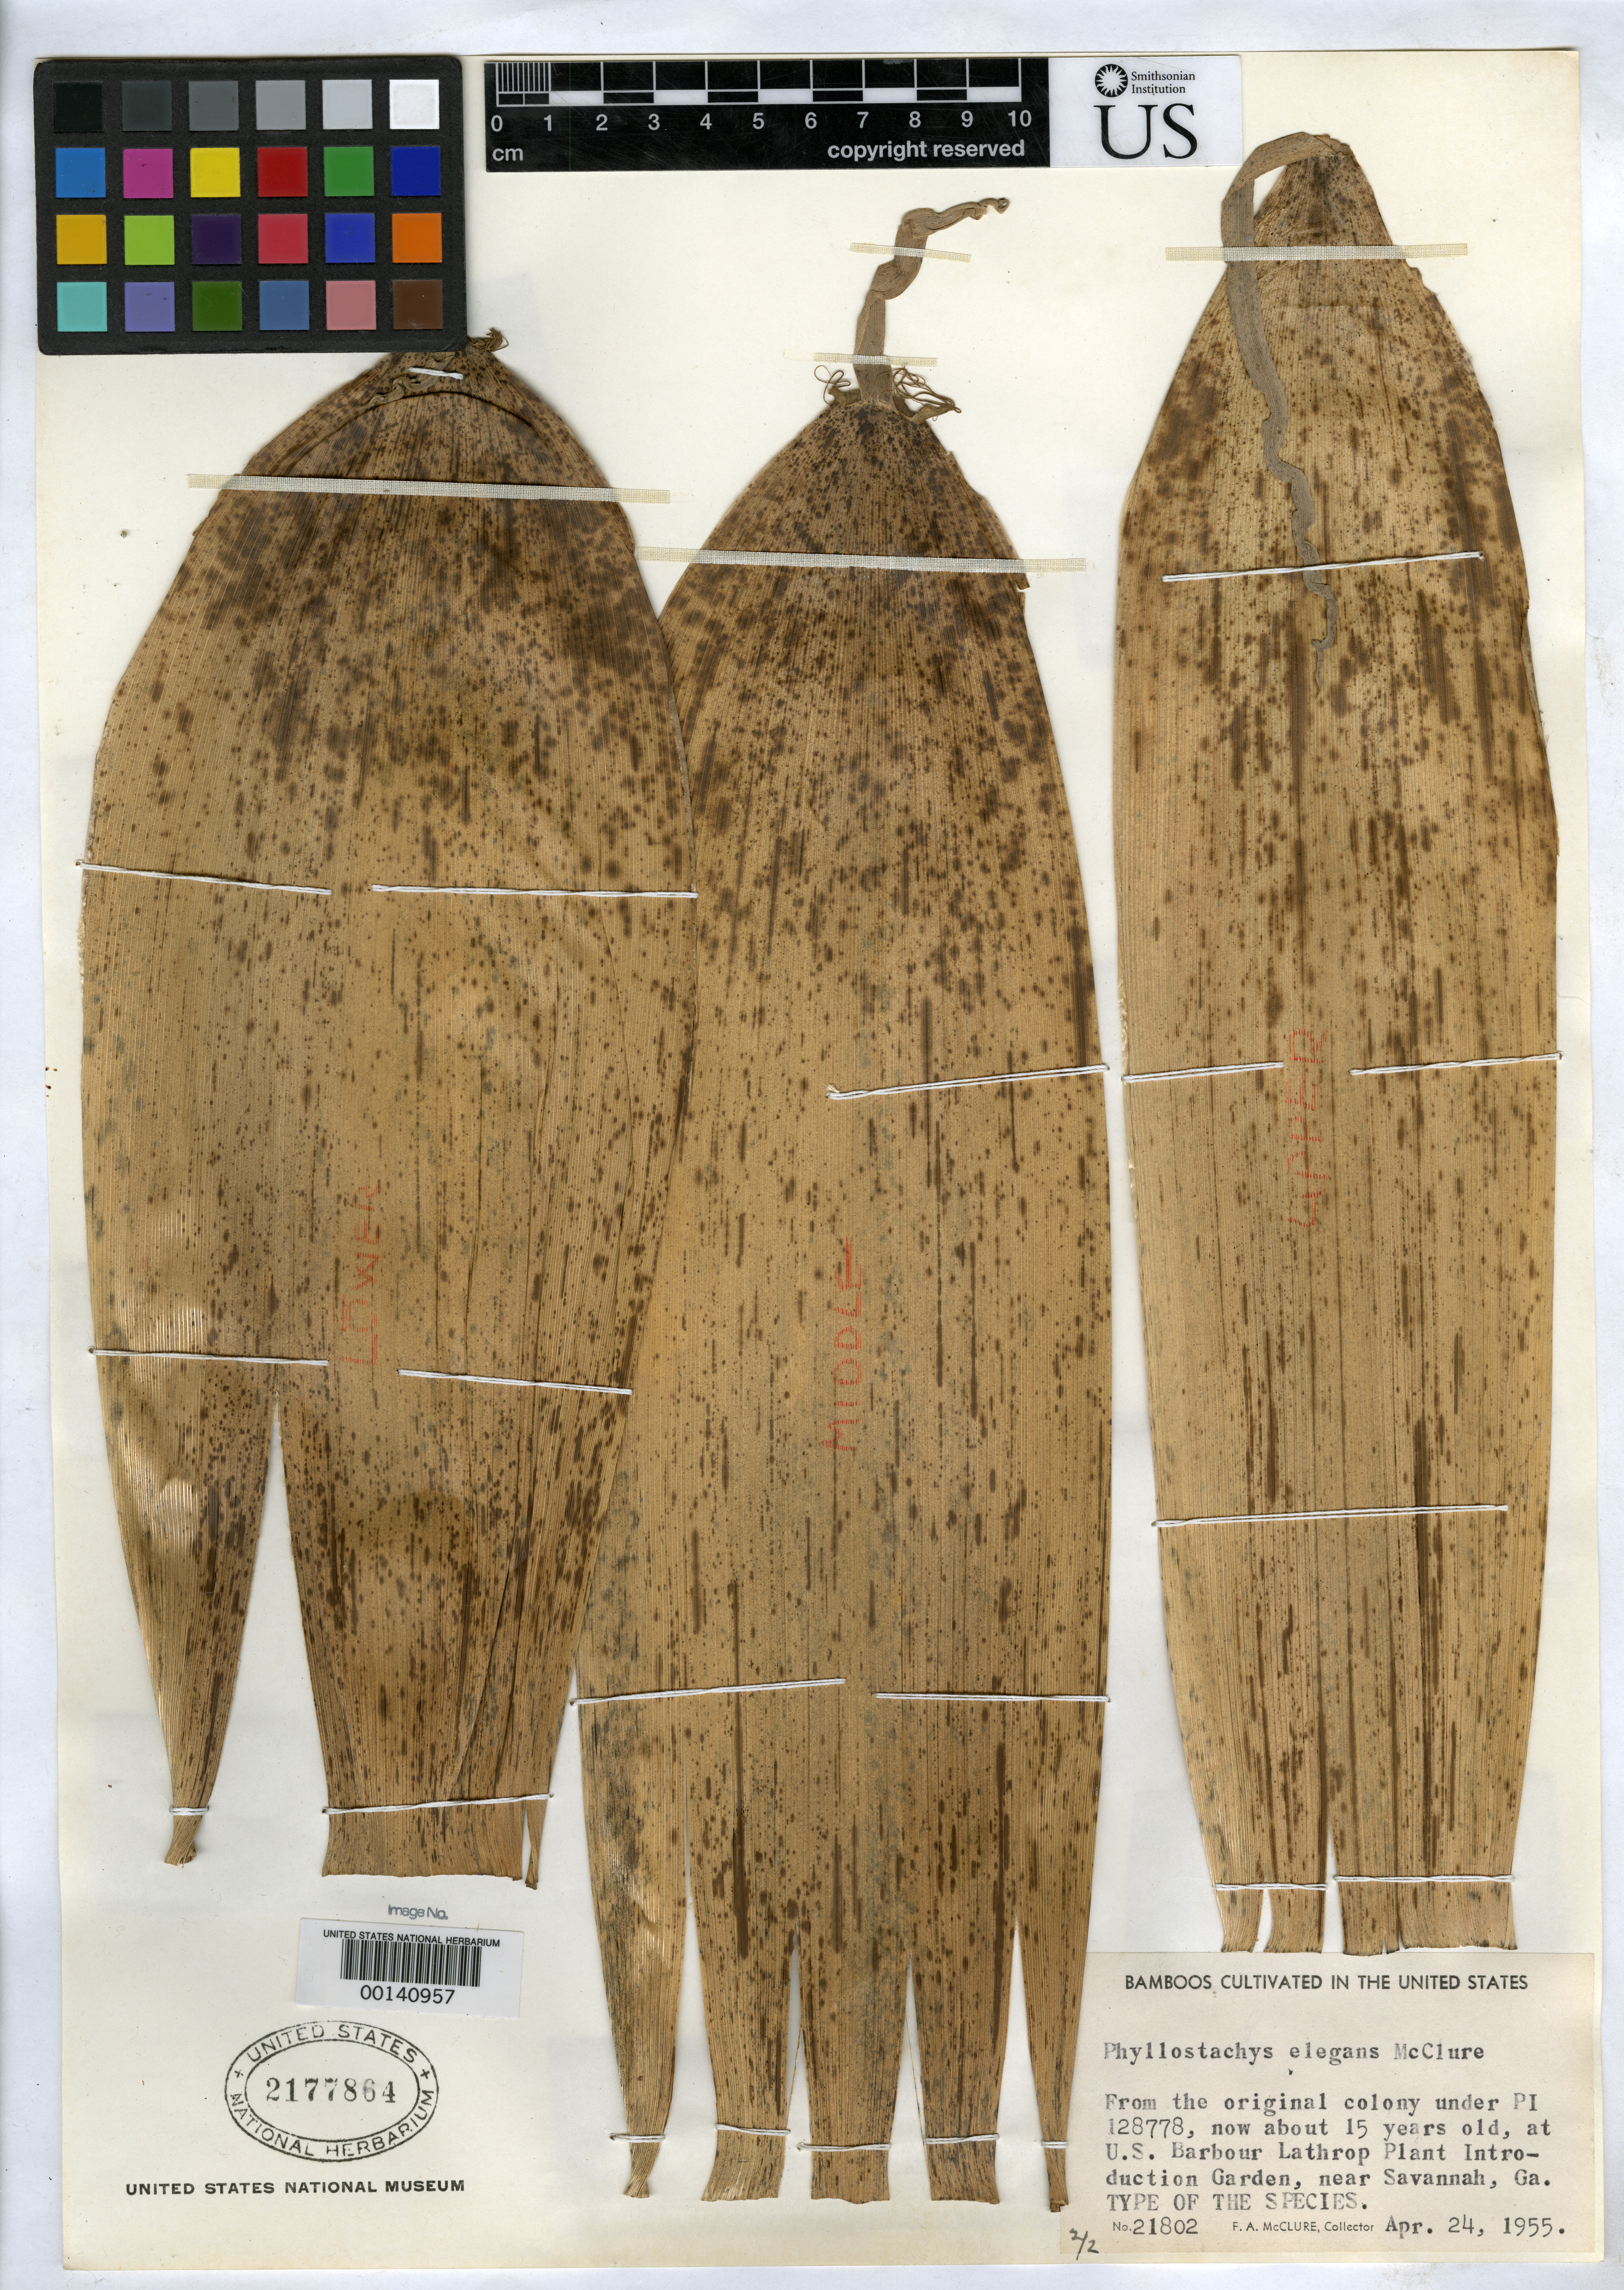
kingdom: Plantae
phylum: Tracheophyta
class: Liliopsida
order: Poales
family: Poaceae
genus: Phyllostachys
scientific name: Phyllostachys elegans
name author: McClure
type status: Holotype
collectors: F. A. McClure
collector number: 21802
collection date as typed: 24 Apr 1955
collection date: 1955-04-24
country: China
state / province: Hainan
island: Hainan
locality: Tan, Ta Ts'it near Hung Mo Mountain.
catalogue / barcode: US 2177864